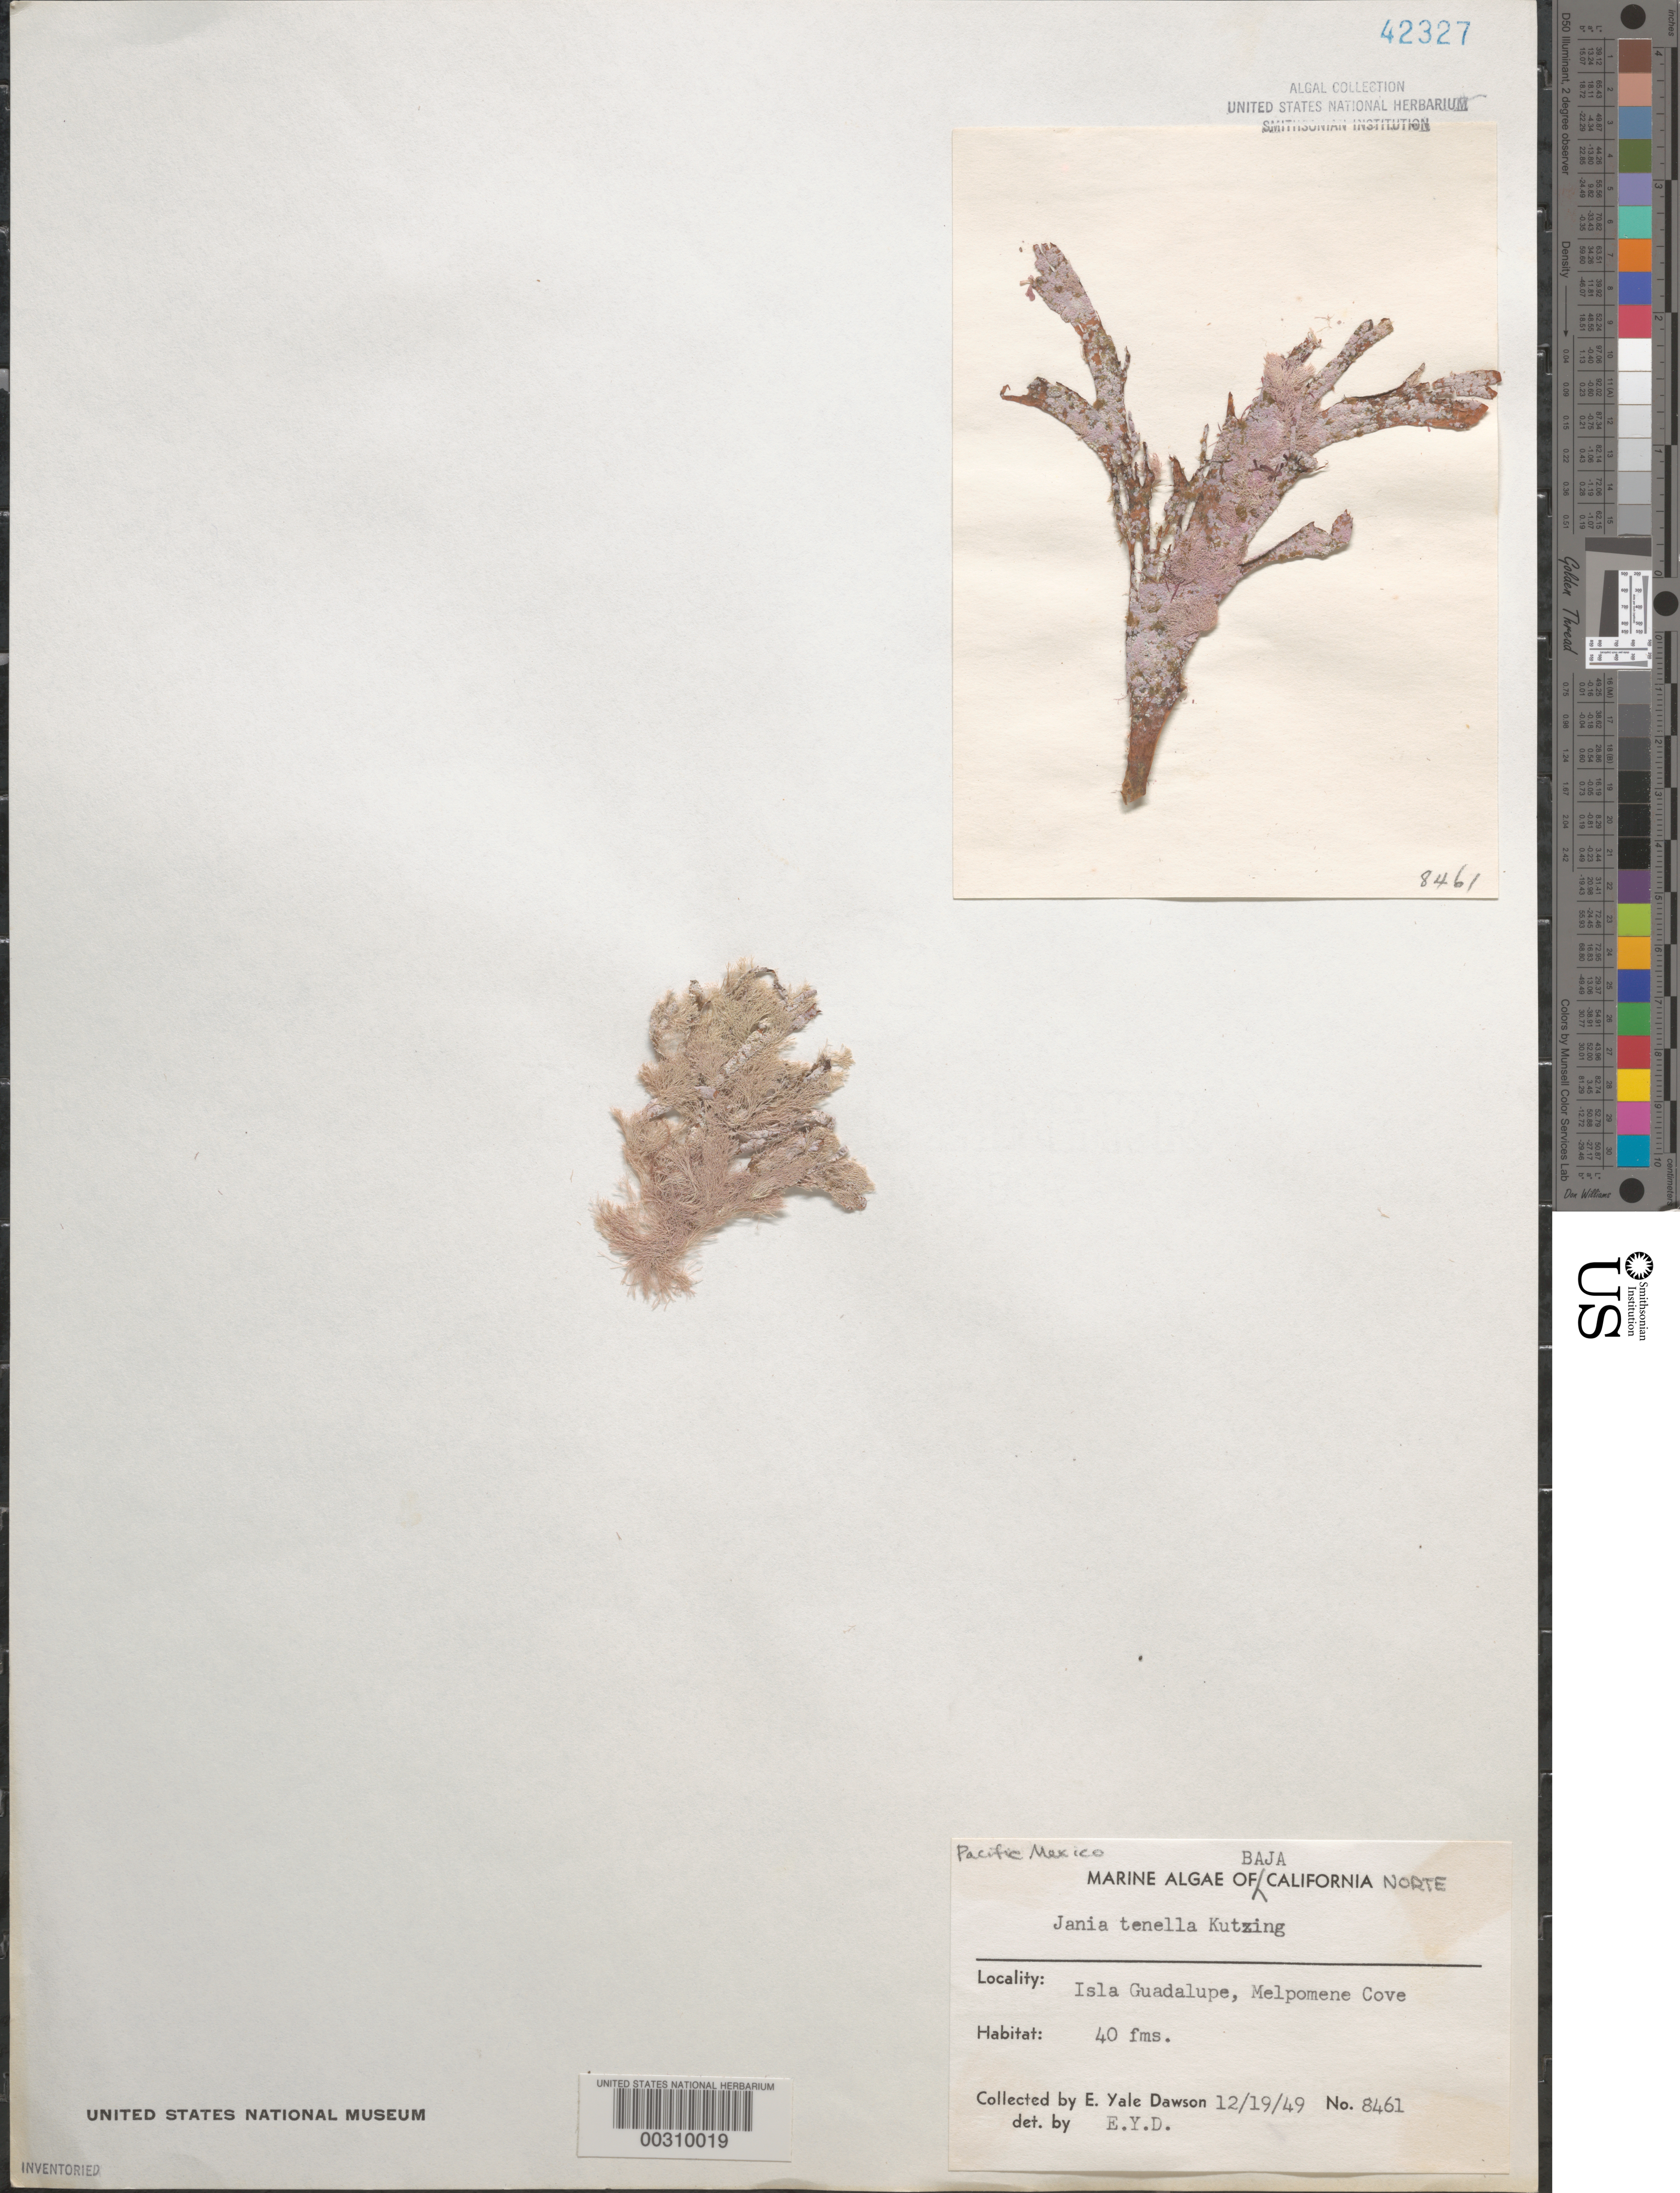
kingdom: Plantae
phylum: Rhodophyta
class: Florideophyceae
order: Corallinales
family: Corallinaceae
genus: Jania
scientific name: Jania tenella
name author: (Kütz.) Grunow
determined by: Dawson, E. Y.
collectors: E. Y. Dawson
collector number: EYD 8461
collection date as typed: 19 Dec 1949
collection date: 1949-12-19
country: Mexico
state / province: Baja California Norte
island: Isla Guadalupe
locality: Melpomene Cove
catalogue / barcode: US 42327